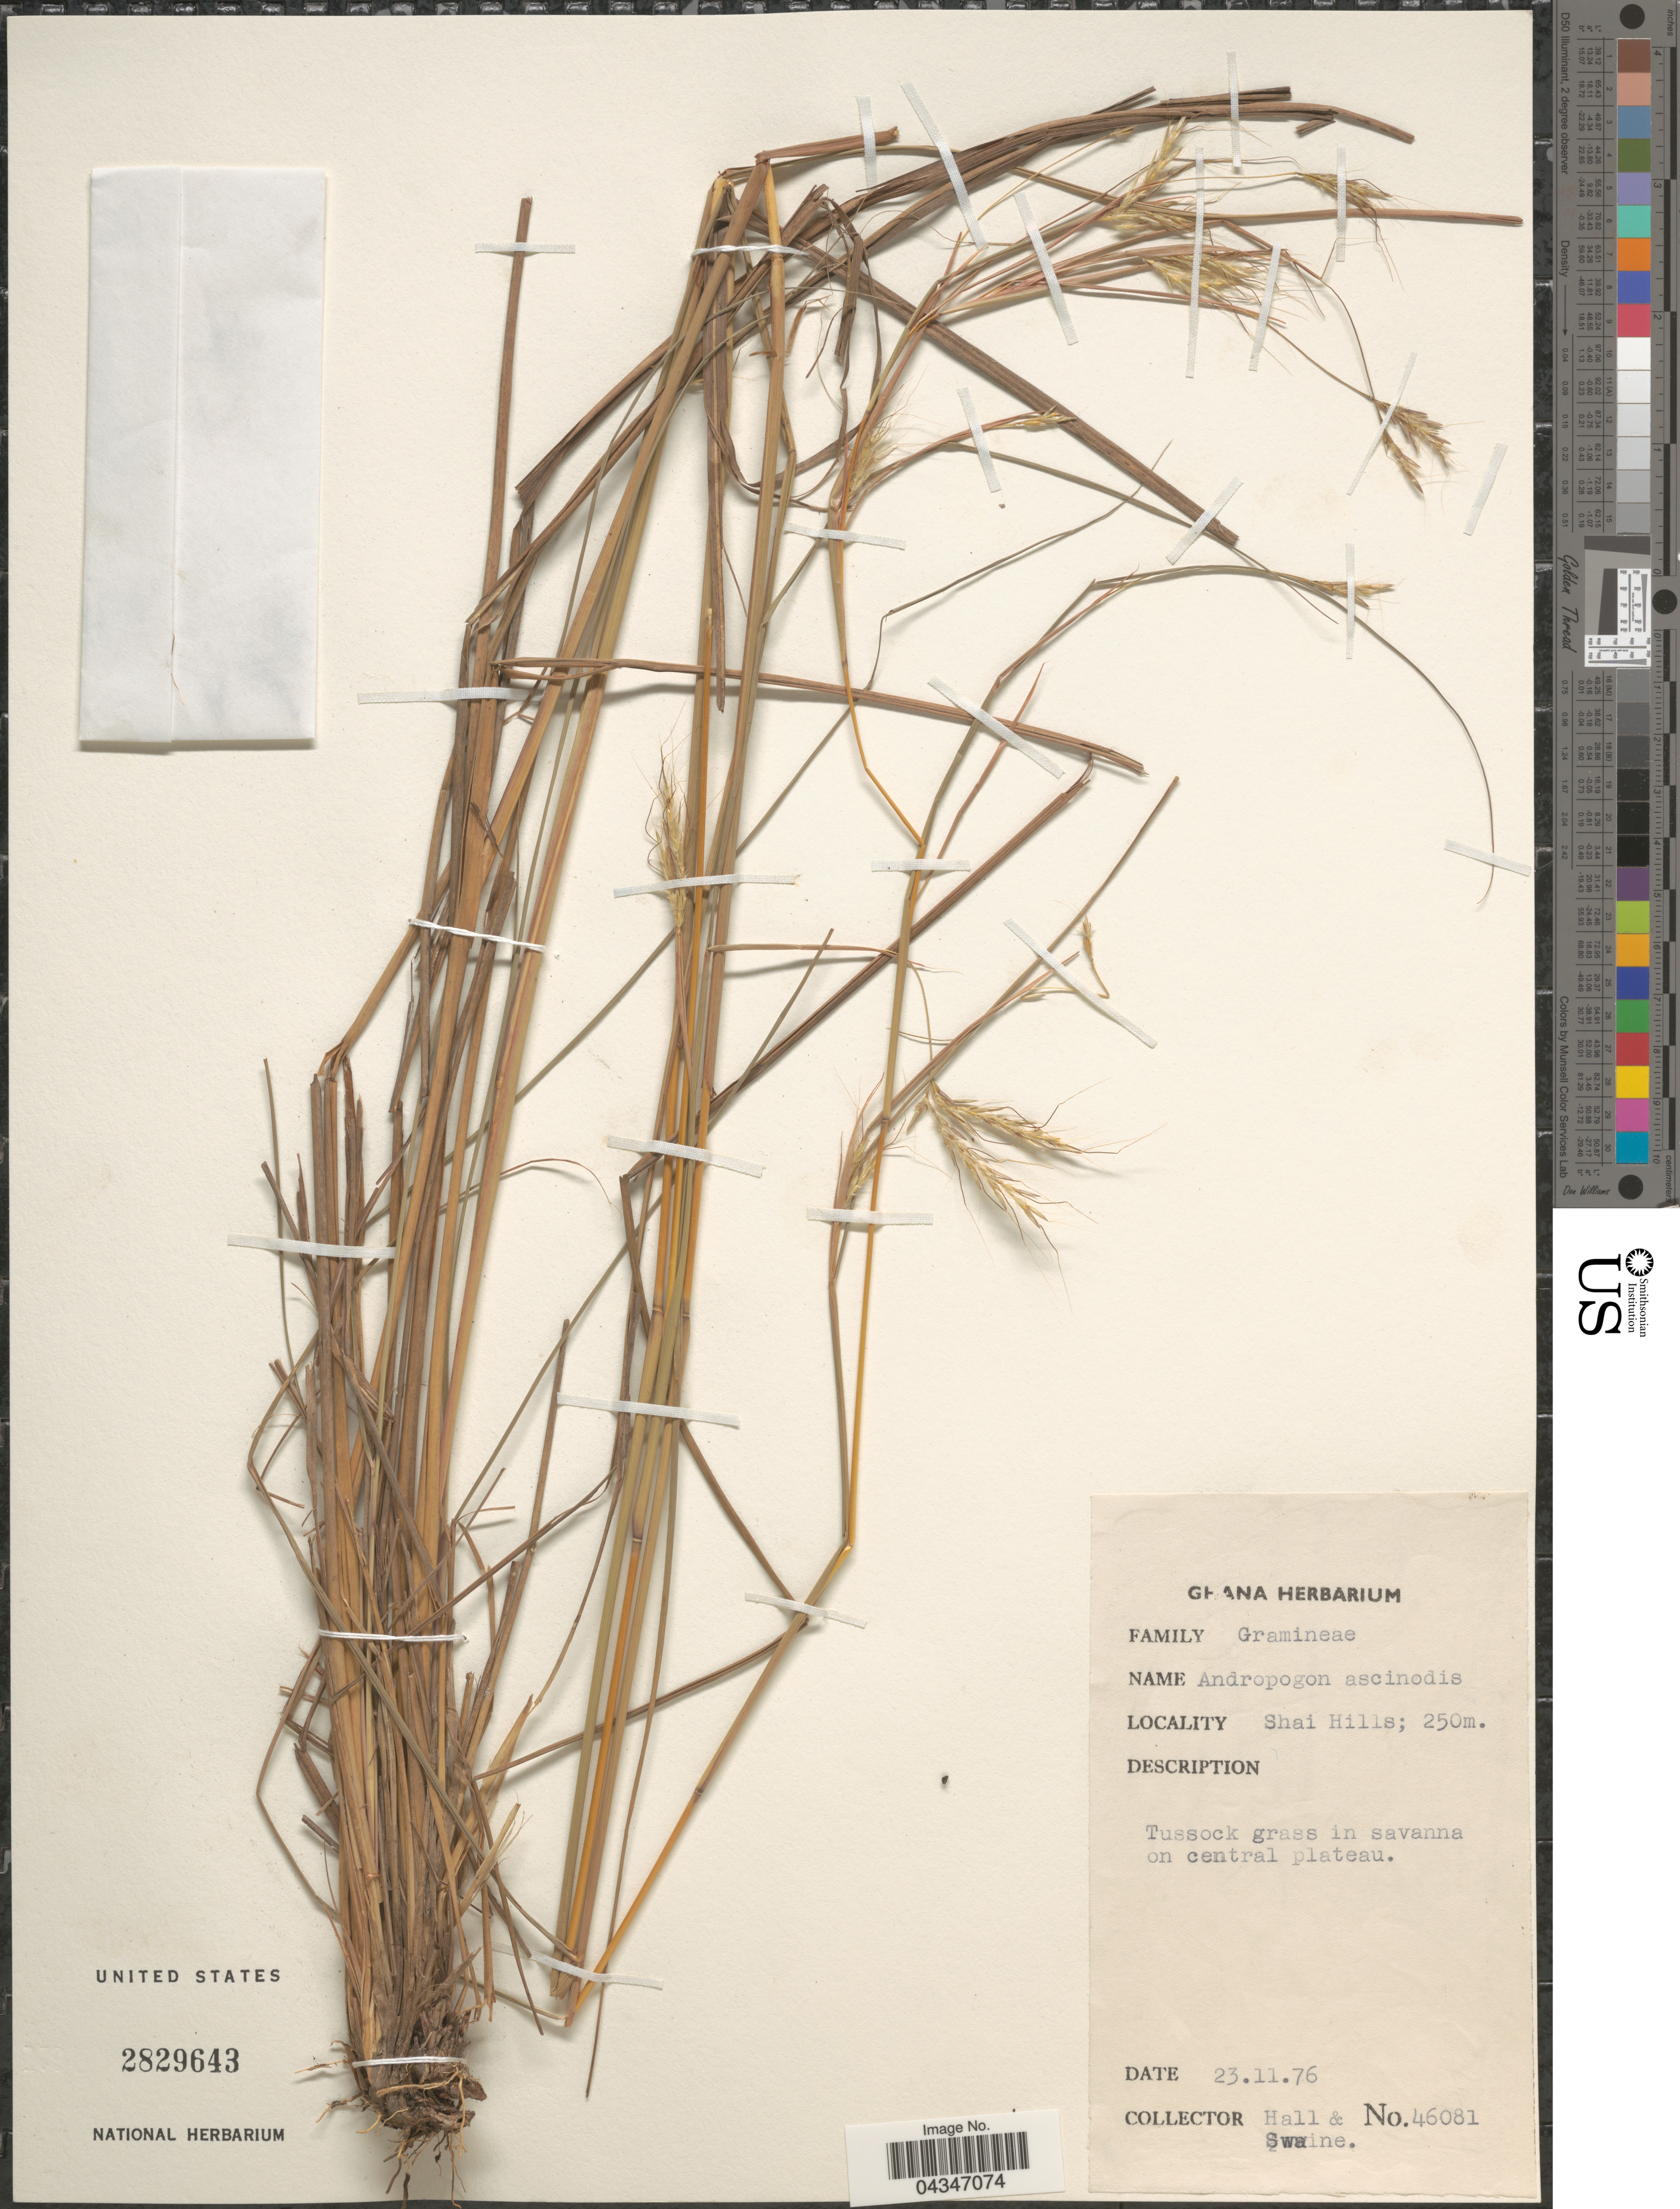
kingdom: Plantae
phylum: Tracheophyta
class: Liliopsida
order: Poales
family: Poaceae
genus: Andropogon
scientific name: Andropogon chinensis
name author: (Nees) Merr.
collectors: -- Hall & M. Swaine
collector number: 46081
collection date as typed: Transcribed d/m/y: 23/11/76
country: Ghana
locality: Shai Hills. On central plateau.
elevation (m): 250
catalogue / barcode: US 2829643